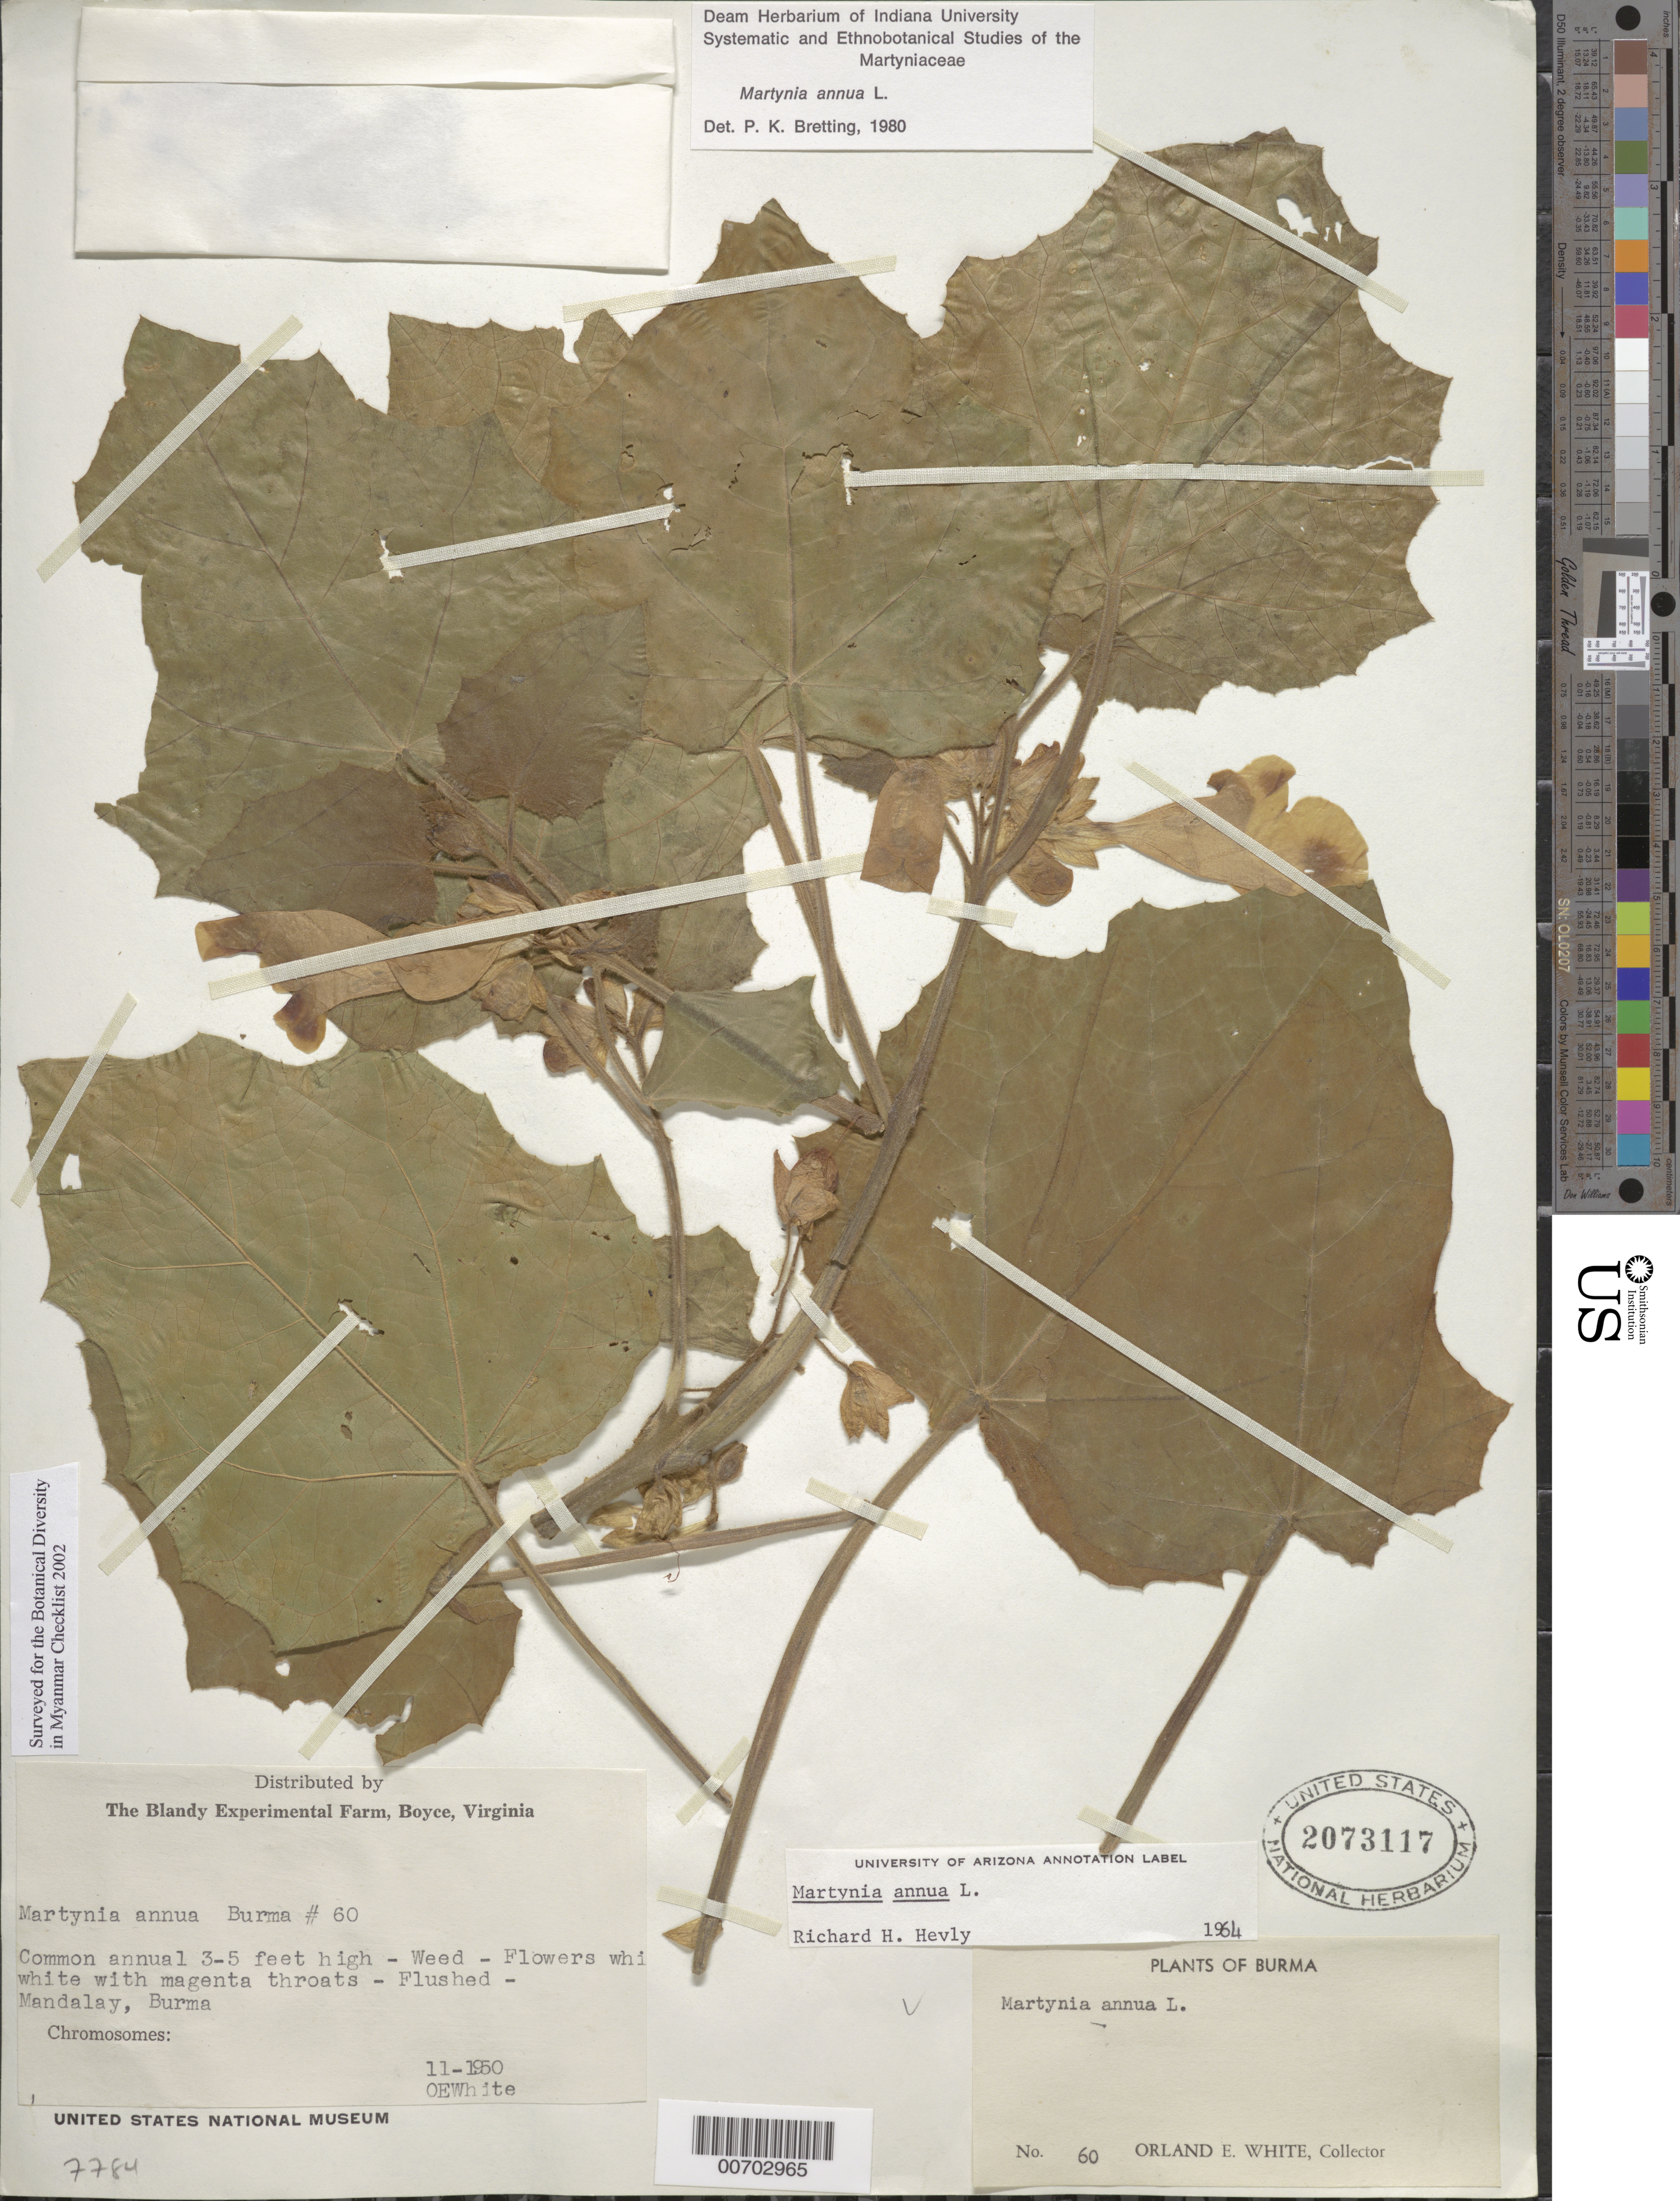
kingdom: Plantae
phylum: Tracheophyta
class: Magnoliopsida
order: Lamiales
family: Martyniaceae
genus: Martynia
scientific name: Martynia annua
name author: L.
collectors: O. E. White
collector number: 60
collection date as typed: Nov 1950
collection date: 1950-11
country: Myanmar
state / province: Mandalay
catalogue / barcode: US 2073117